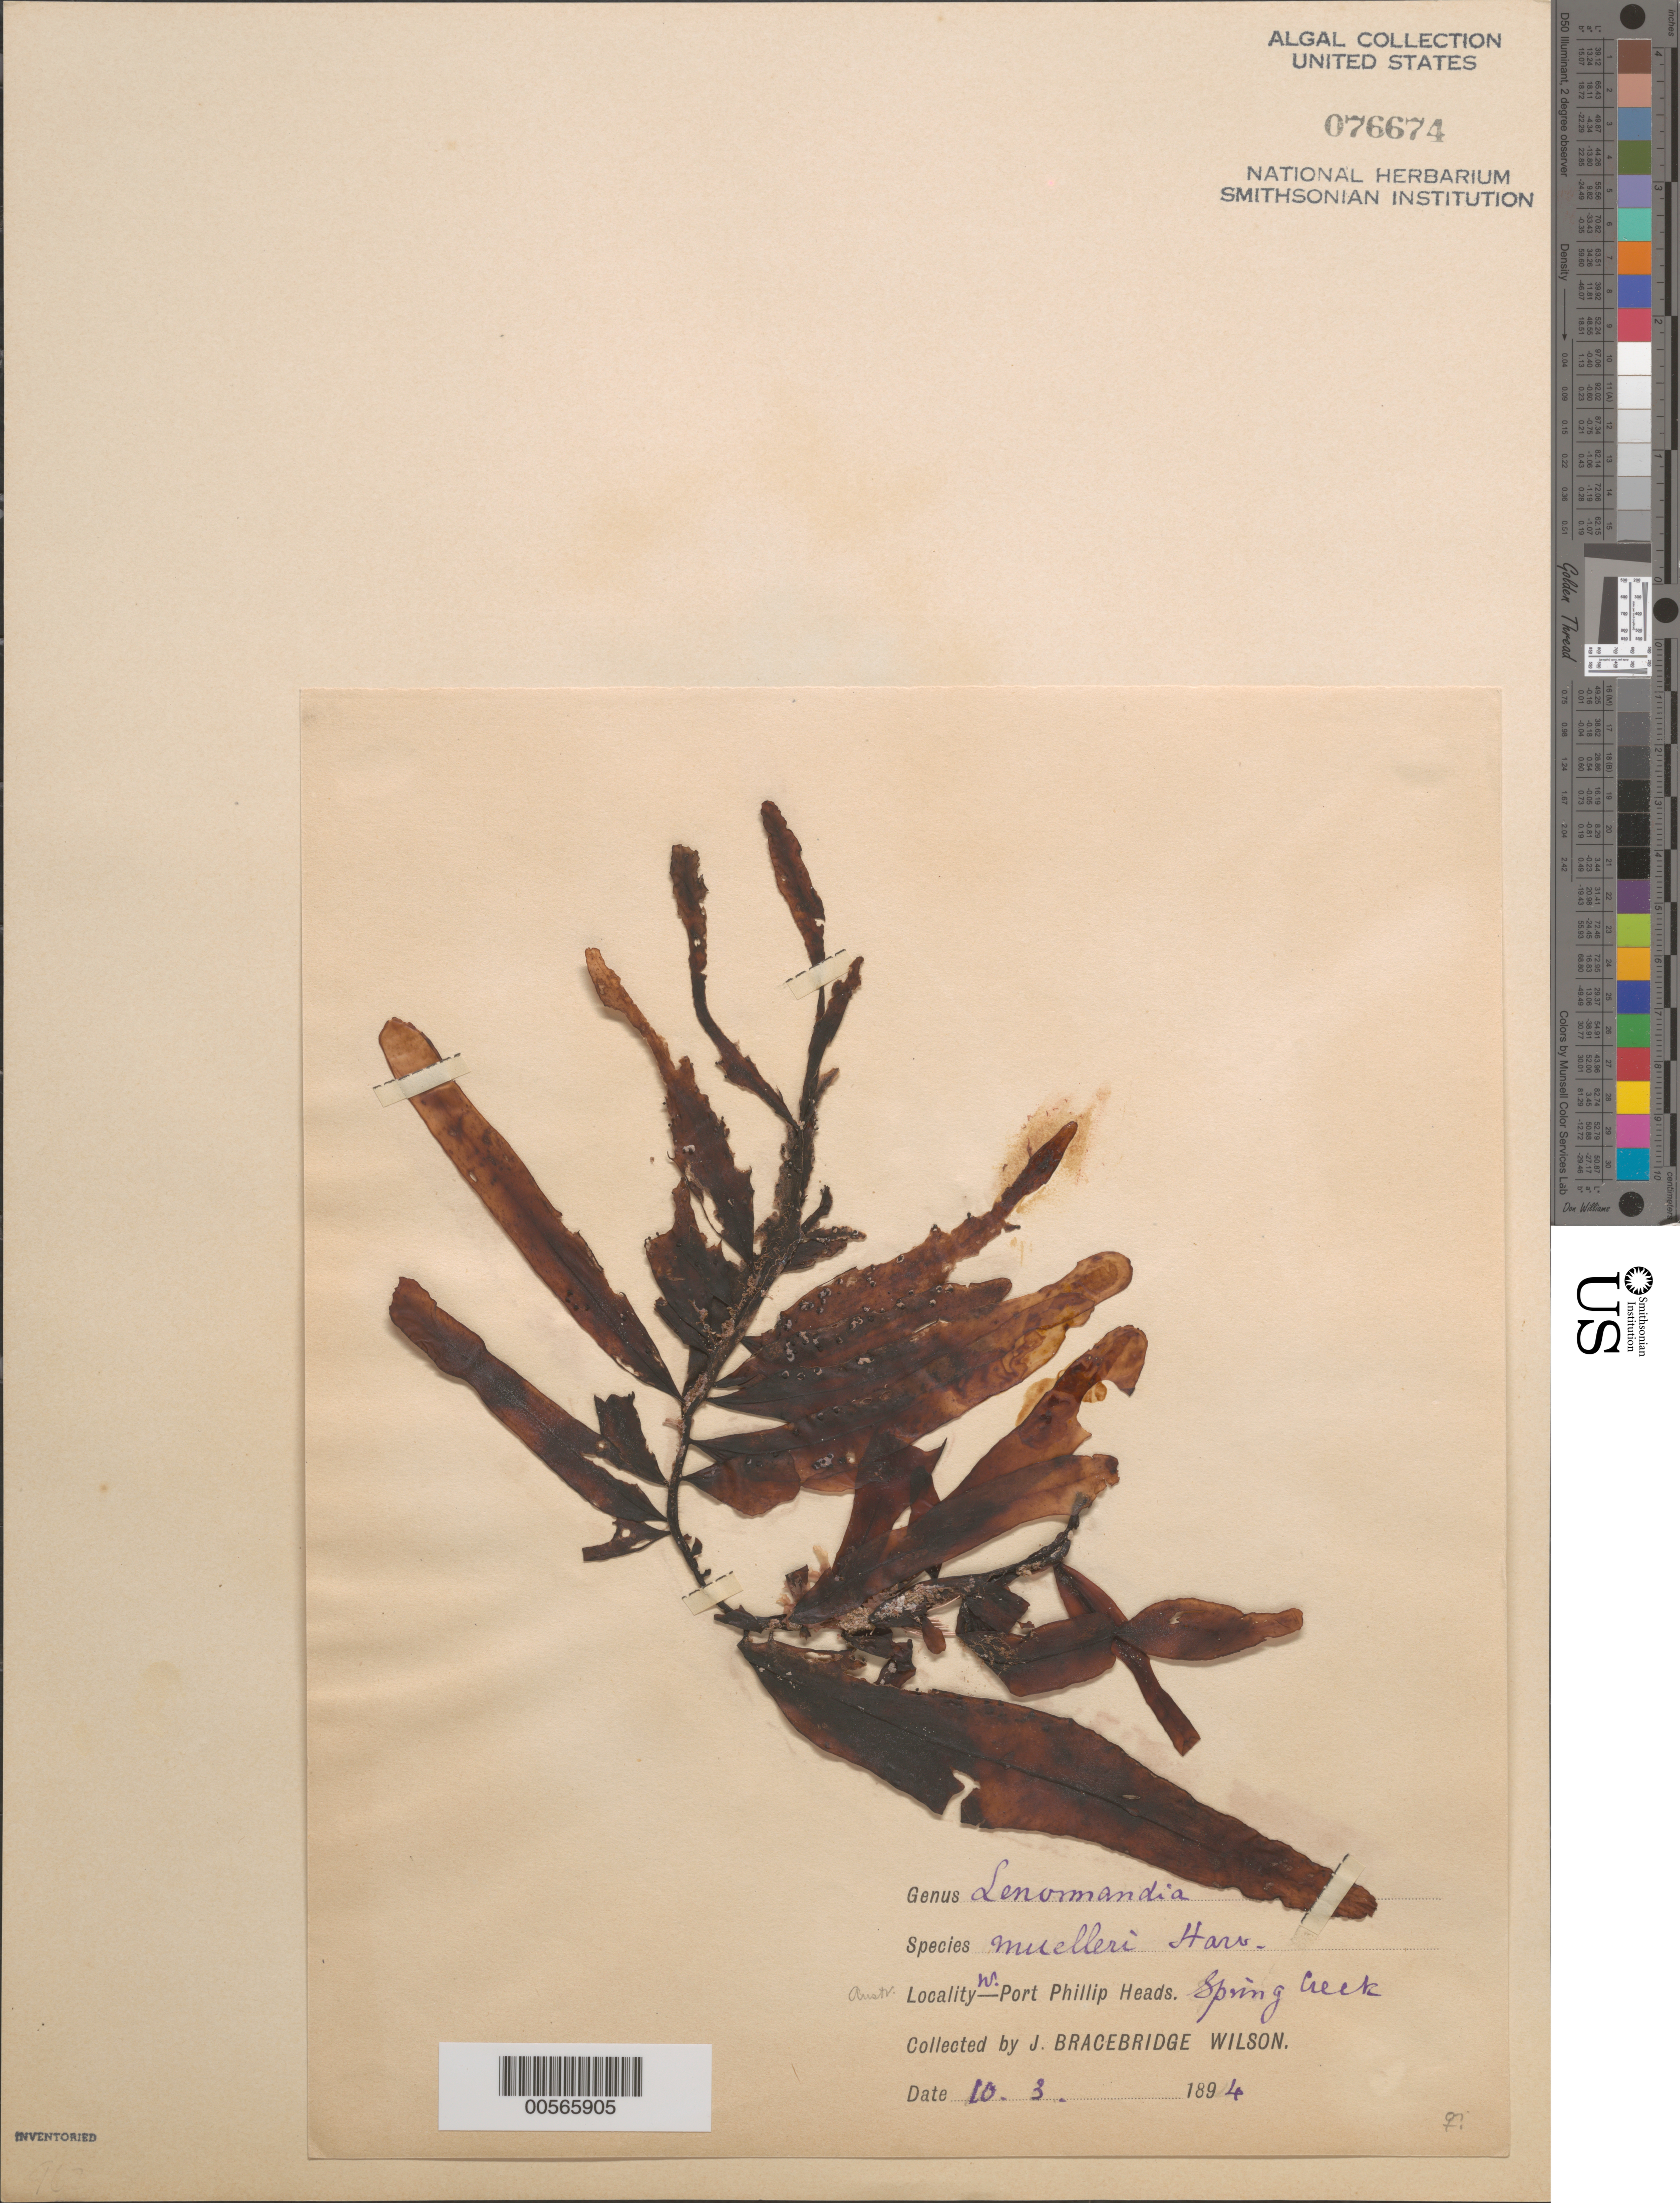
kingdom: Plantae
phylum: Rhodophyta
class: Florideophyceae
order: Ceramiales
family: Rhodomelaceae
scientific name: Lenormandia muelleri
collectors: J. B. Wilson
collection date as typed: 10 Mar 1894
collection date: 1894-03-10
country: Australia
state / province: Victoria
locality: Spring creek, near port phillip heads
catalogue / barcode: US 76674